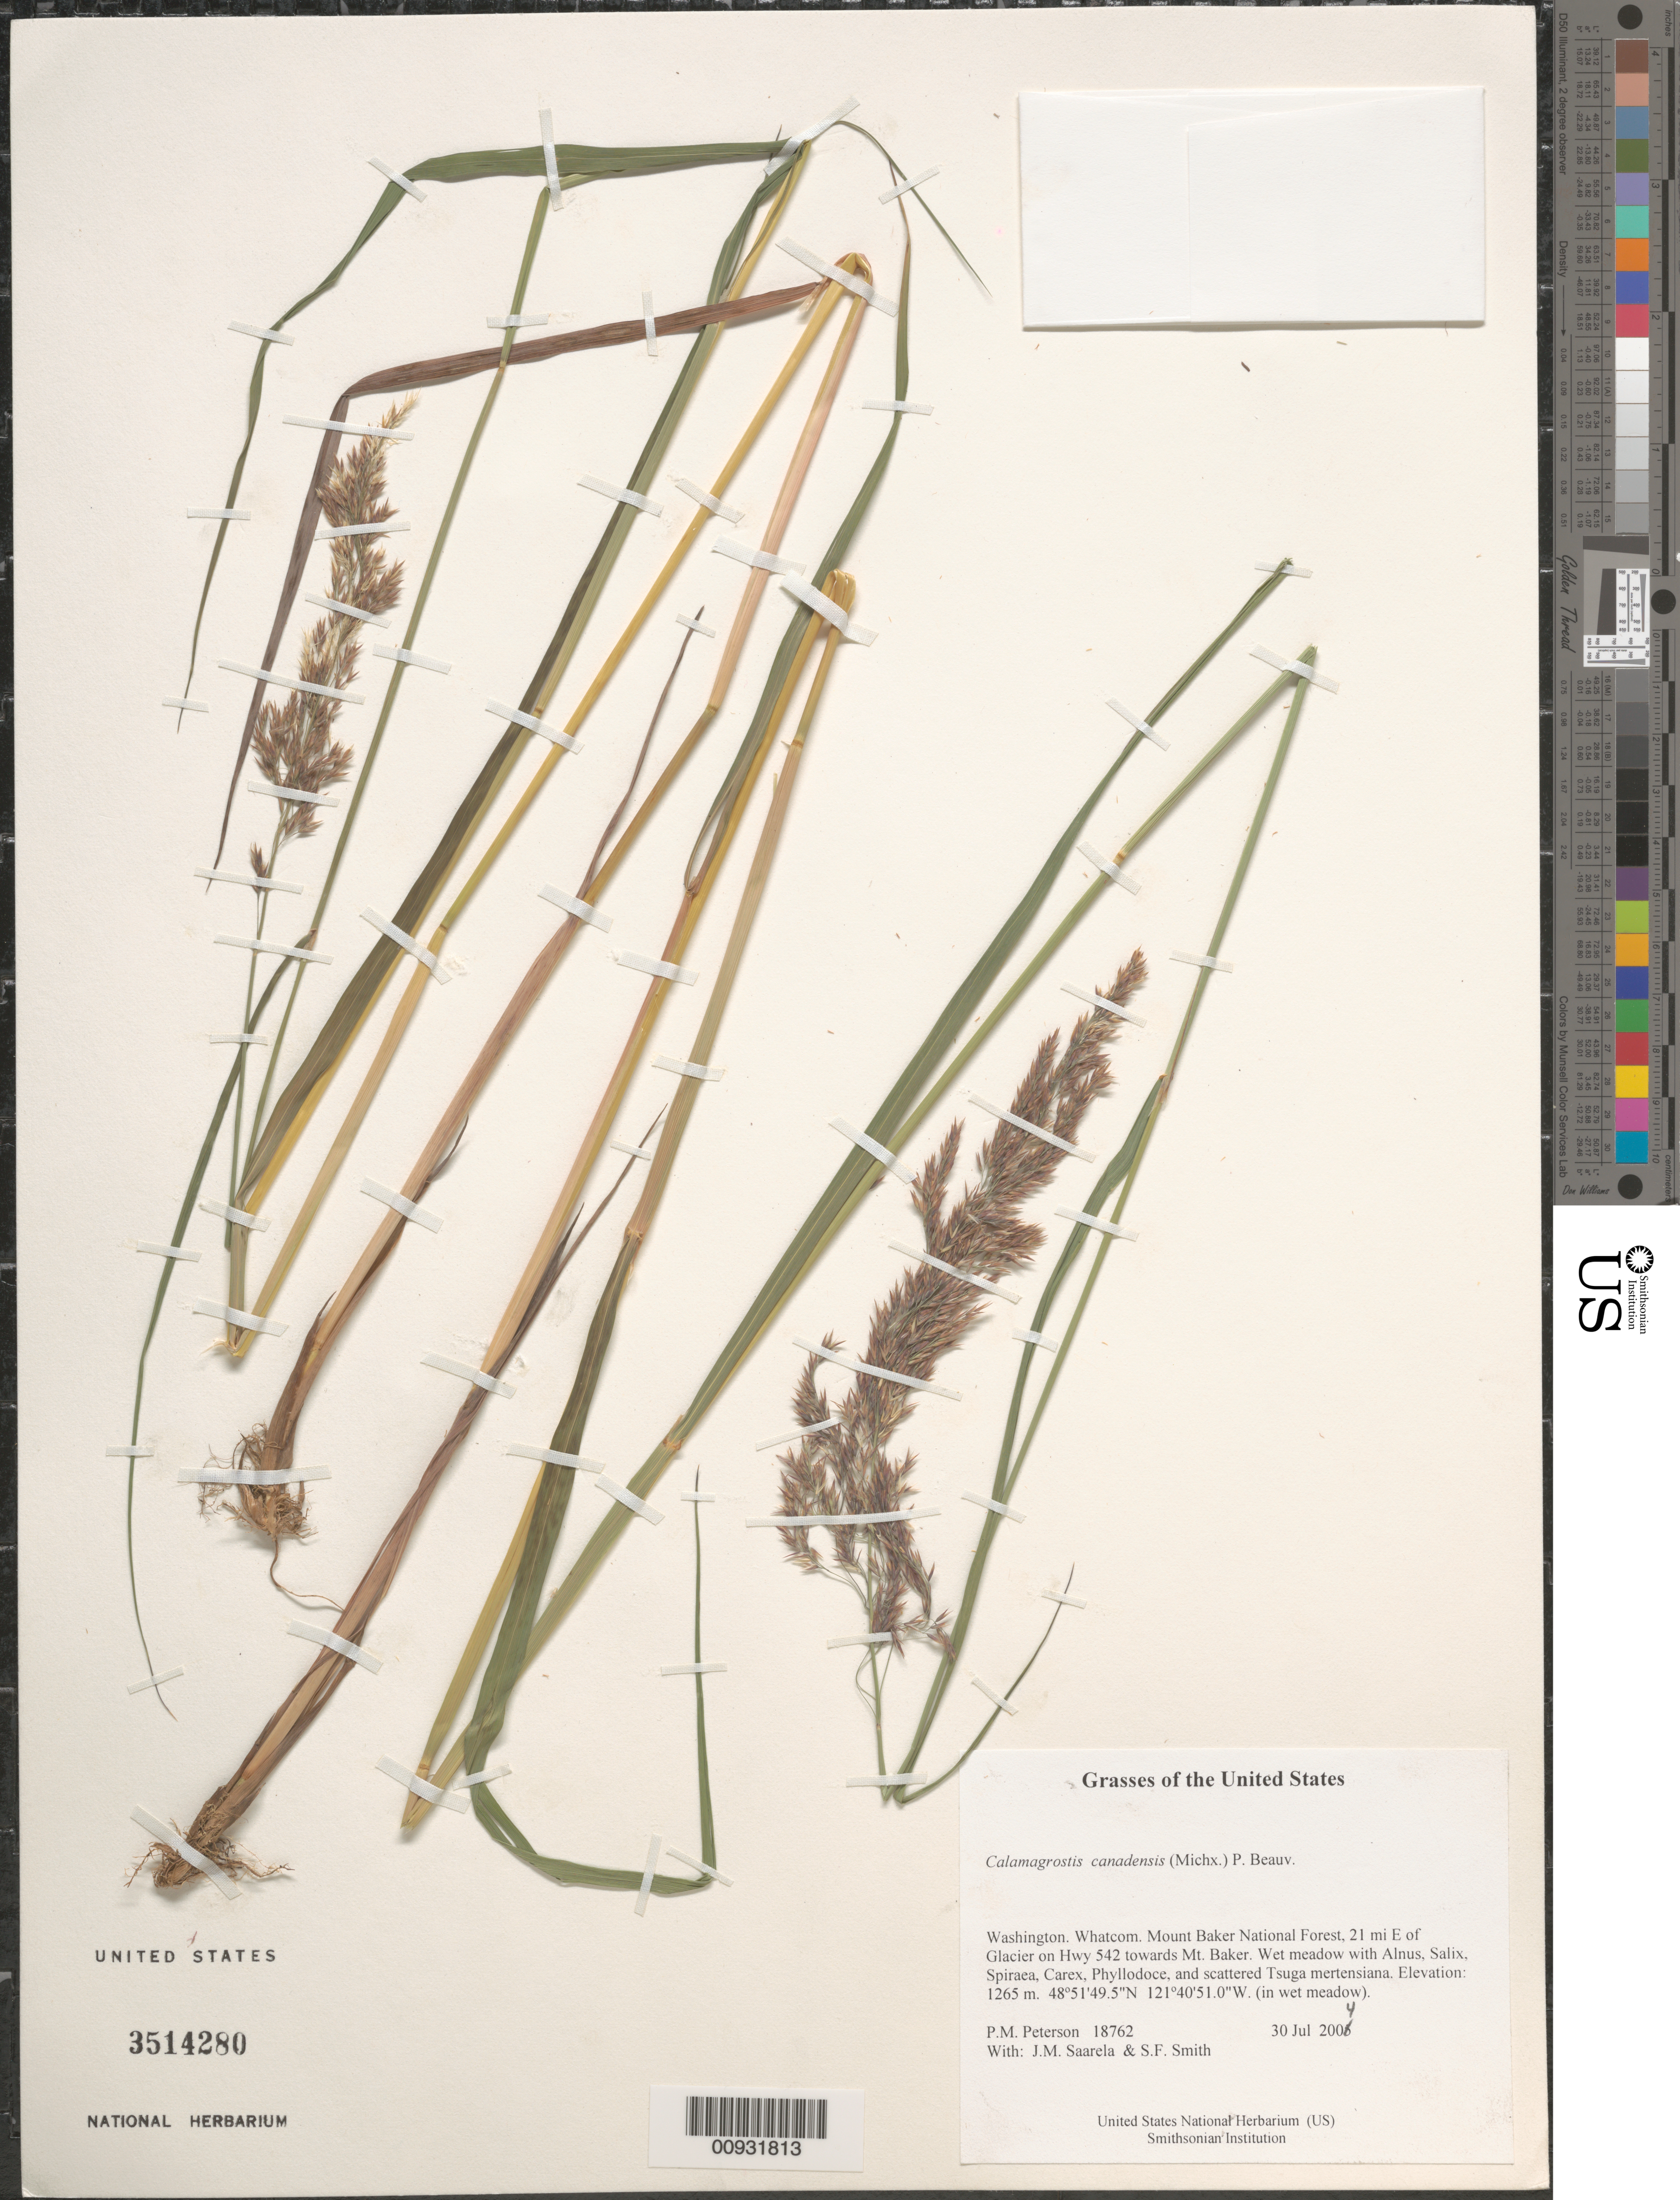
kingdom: Plantae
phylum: Tracheophyta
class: Liliopsida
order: Poales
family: Poaceae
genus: Calamagrostis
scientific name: Calamagrostis canadensis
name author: (Michx.) P. Beauv.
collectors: P. M. Peterson, J. Saarela & S.F. Smith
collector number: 18762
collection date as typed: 30 Jul 2004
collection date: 2004-07-30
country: United States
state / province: Washington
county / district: Whatcom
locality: Mount Baker National Forest, 21 mi E of Glacier on Hwy 542 towards Mt. Baker. Wet meadow with Alnus, Salix, Spiraea, Carex, Phyllodoce, and scattered Tsuga mertensiana.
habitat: (in wet meadow)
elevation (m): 1265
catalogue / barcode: US 3514280